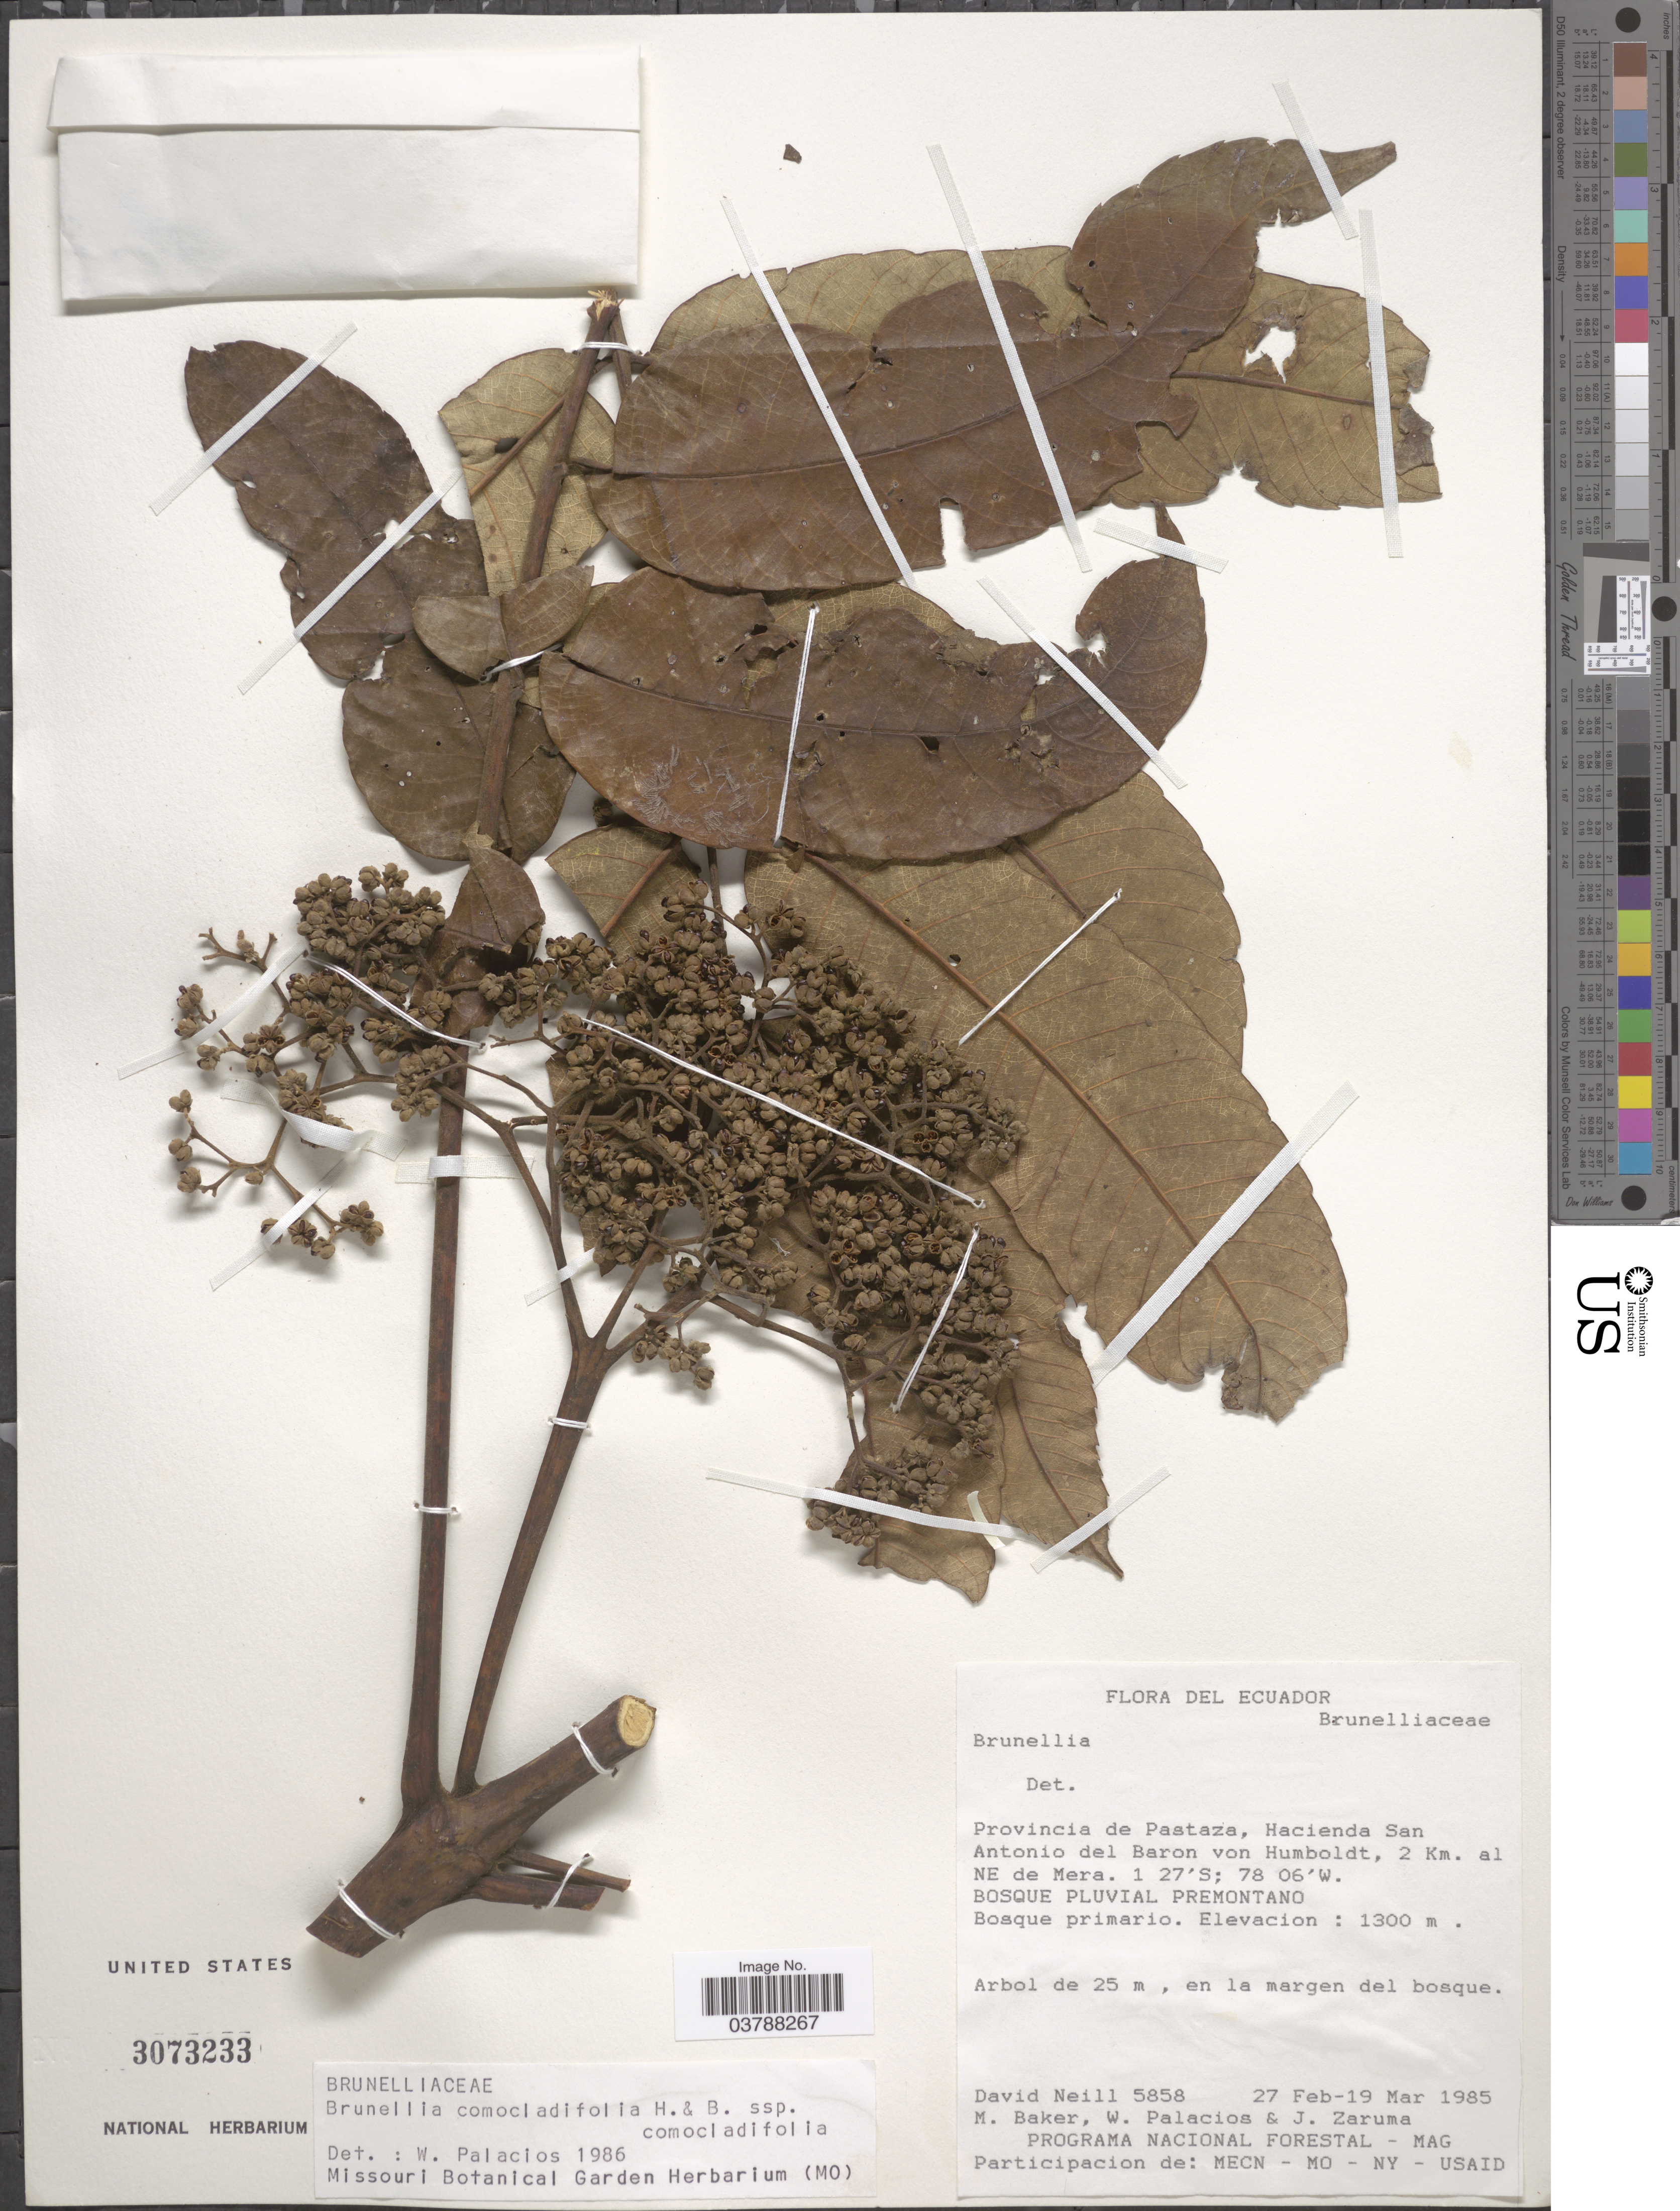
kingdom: Plantae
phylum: Tracheophyta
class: Magnoliopsida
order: Oxalidales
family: Brunelliaceae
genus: Brunellia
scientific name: Brunellia comocladifolia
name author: Bonpl.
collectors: D. Neill, M. Baker, W. Palacios & J. Zaruma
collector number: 5858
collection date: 1985-02-27/1985-03-19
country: Ecuador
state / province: Pastaza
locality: Hacienda San Antonio del Baron von Humboldt, 2 Km. al NE de Mera.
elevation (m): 1300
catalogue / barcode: US 3073233